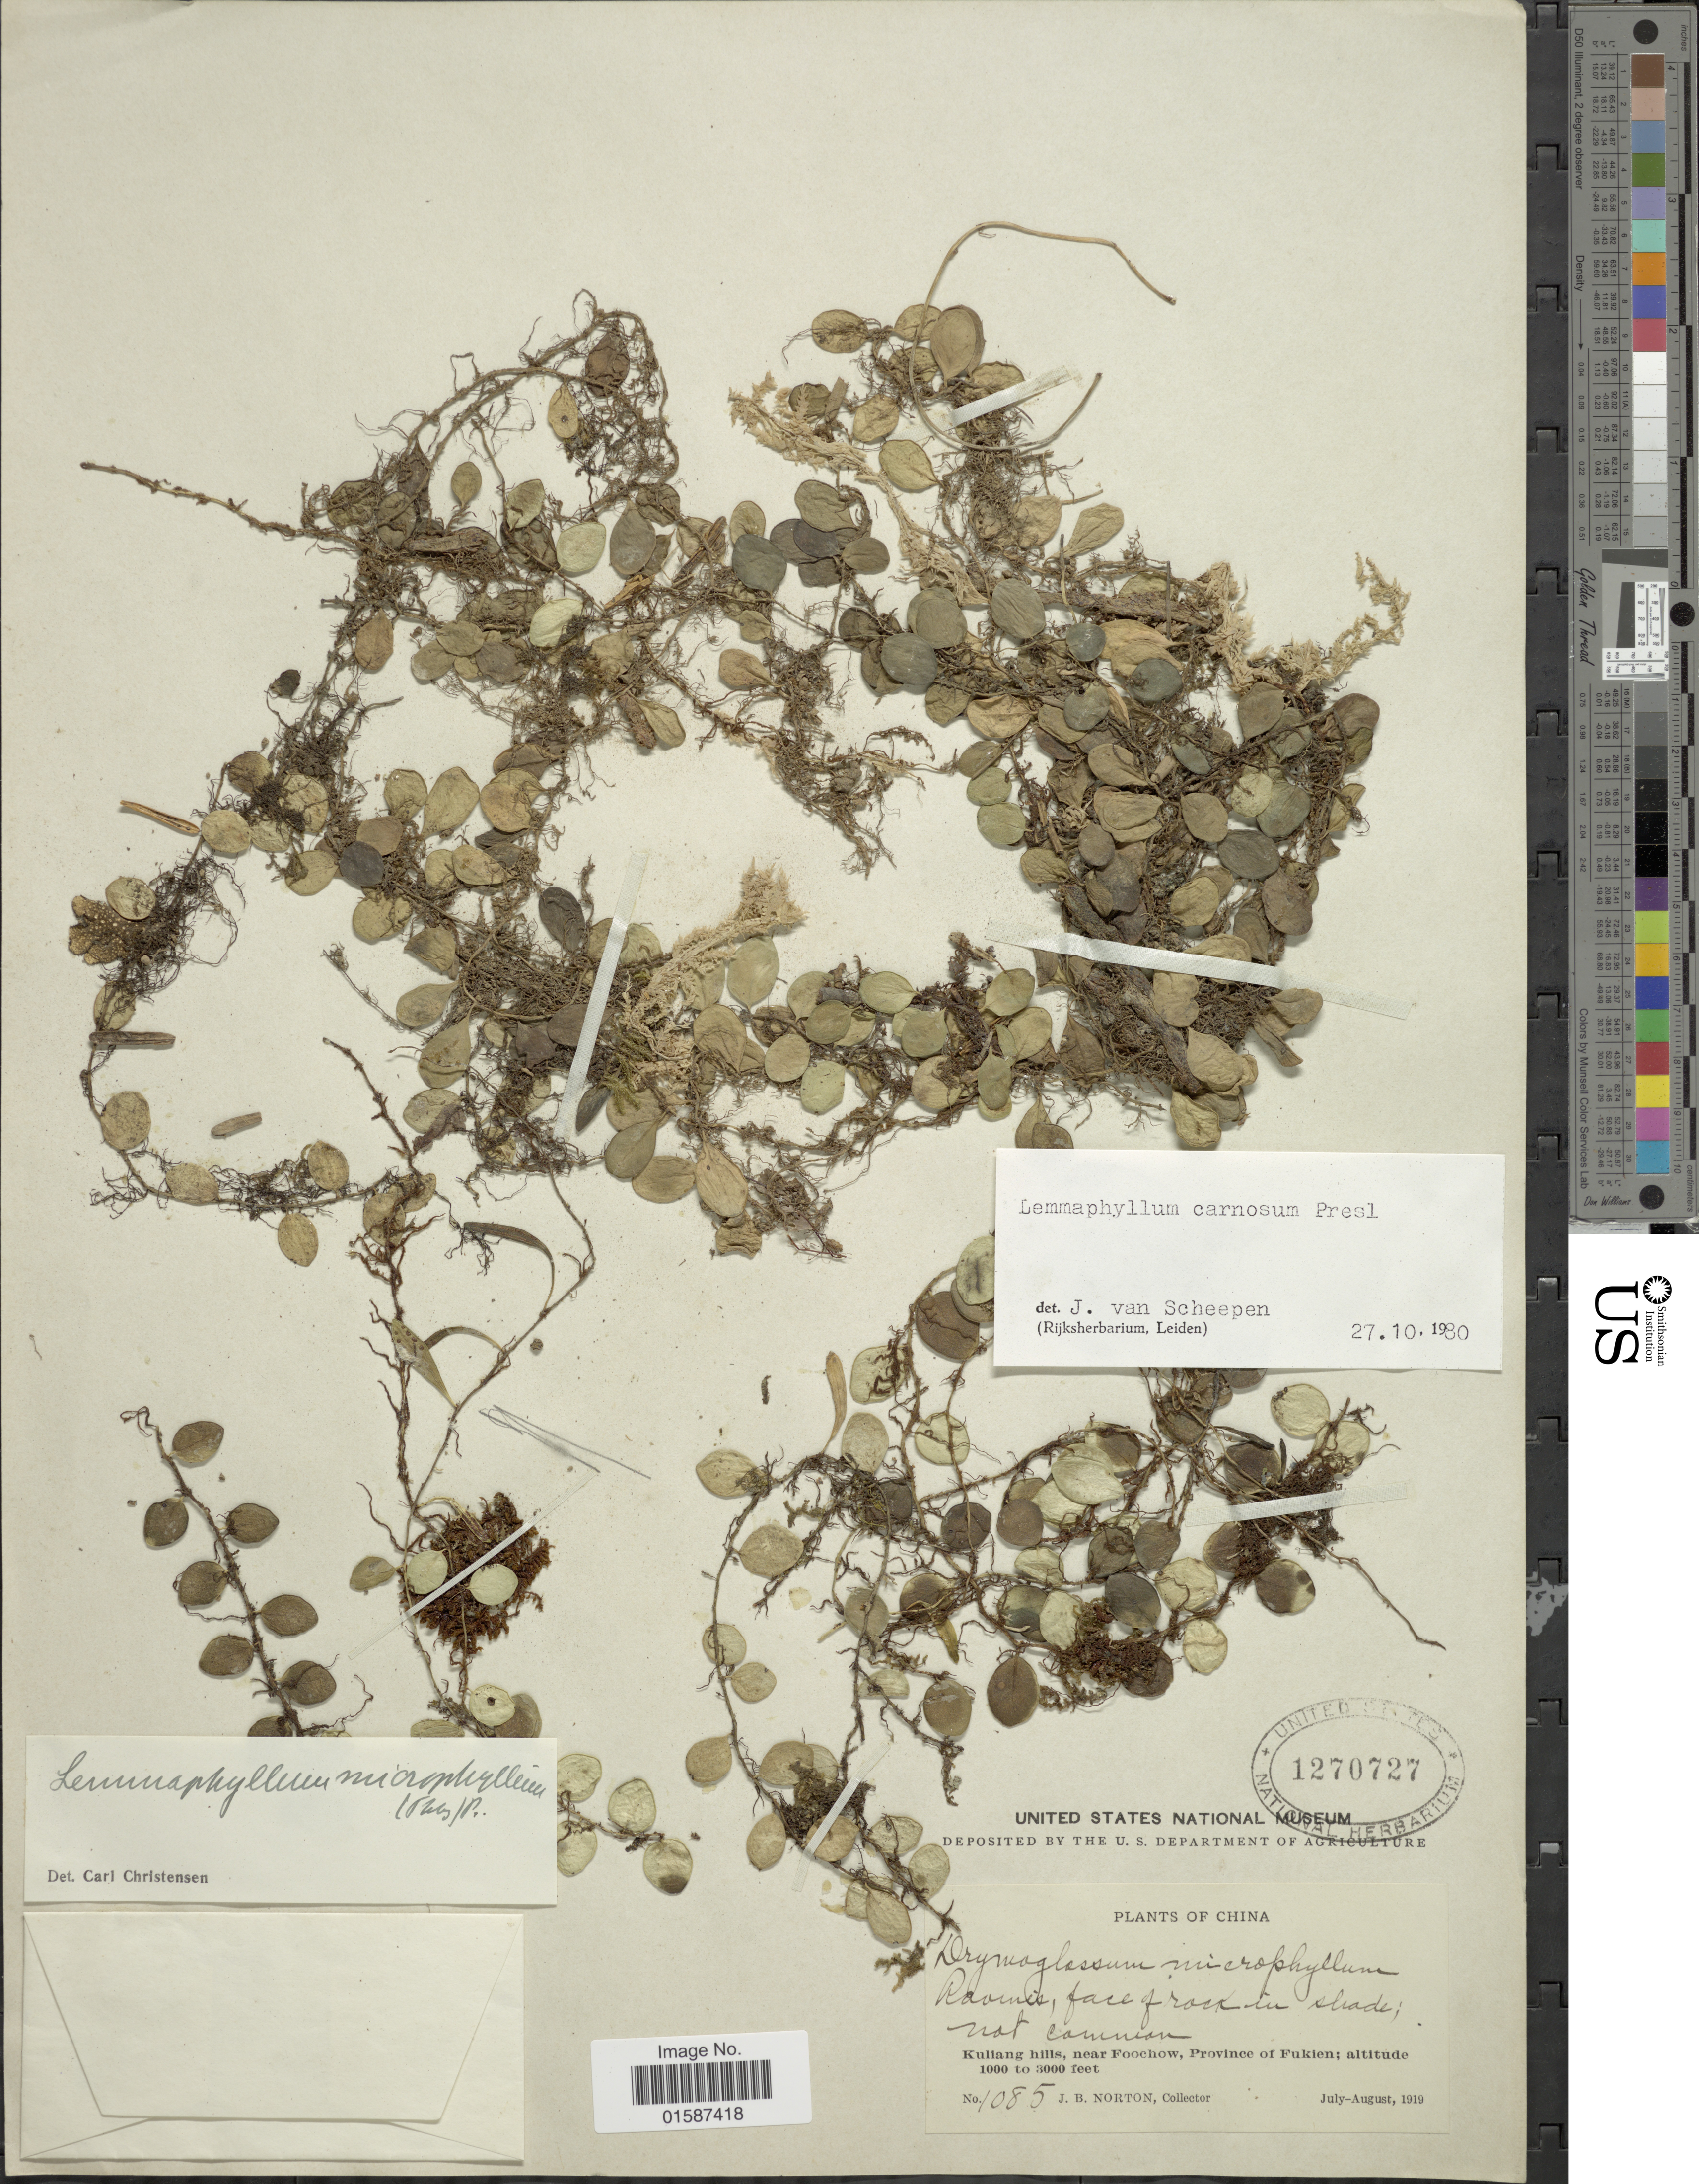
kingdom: Plantae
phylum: Tracheophyta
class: Polypodiopsida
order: Polypodiales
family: Polypodiaceae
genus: Lemmaphyllum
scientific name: Lemmaphyllum microphyllum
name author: C. Presl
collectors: J. B. Norton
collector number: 1085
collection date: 1919-07/1919-08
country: China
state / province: Fujian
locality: Kuliang hills, near Foochow, Province of Fukien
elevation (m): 305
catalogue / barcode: US 1270727